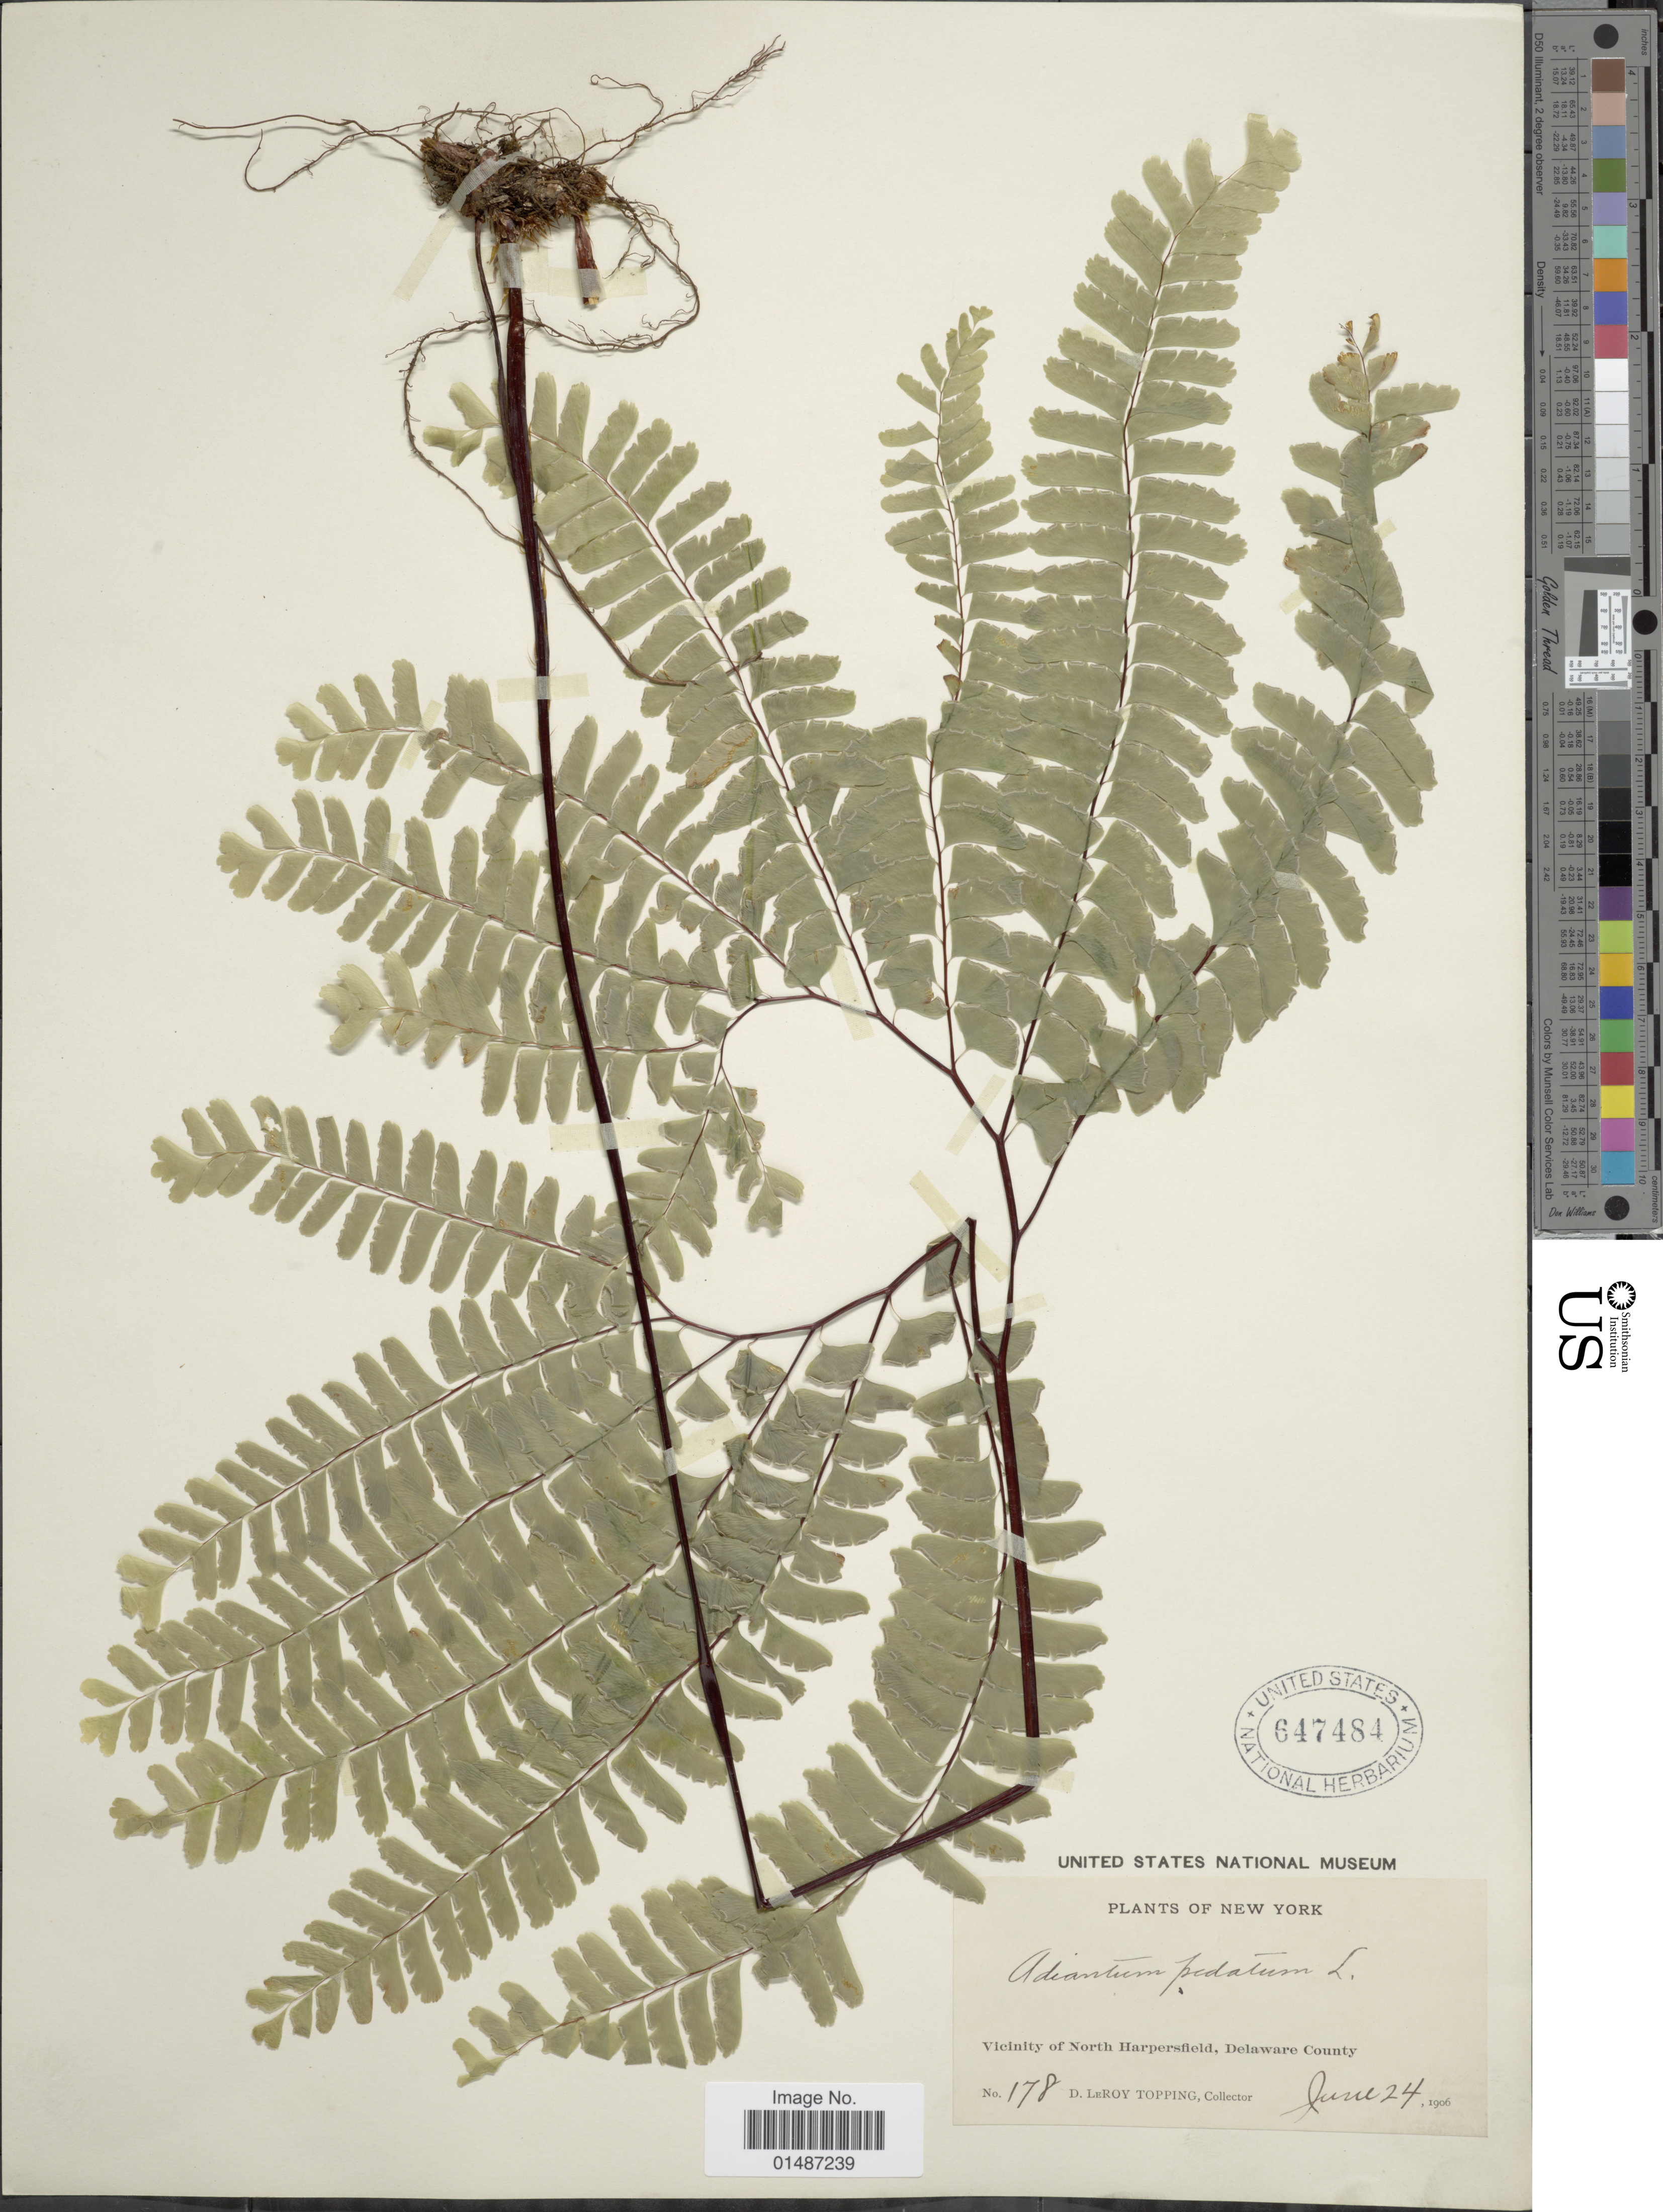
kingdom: Plantae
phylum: Tracheophyta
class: Polypodiopsida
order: Polypodiales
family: Pteridaceae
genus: Adiantum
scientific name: Adiantum pedatum var. pedatum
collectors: D. L. Topping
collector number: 178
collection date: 1906-06-24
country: United States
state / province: Delaware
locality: New York. Vicinity of North Harpersfield.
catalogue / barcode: US 647484